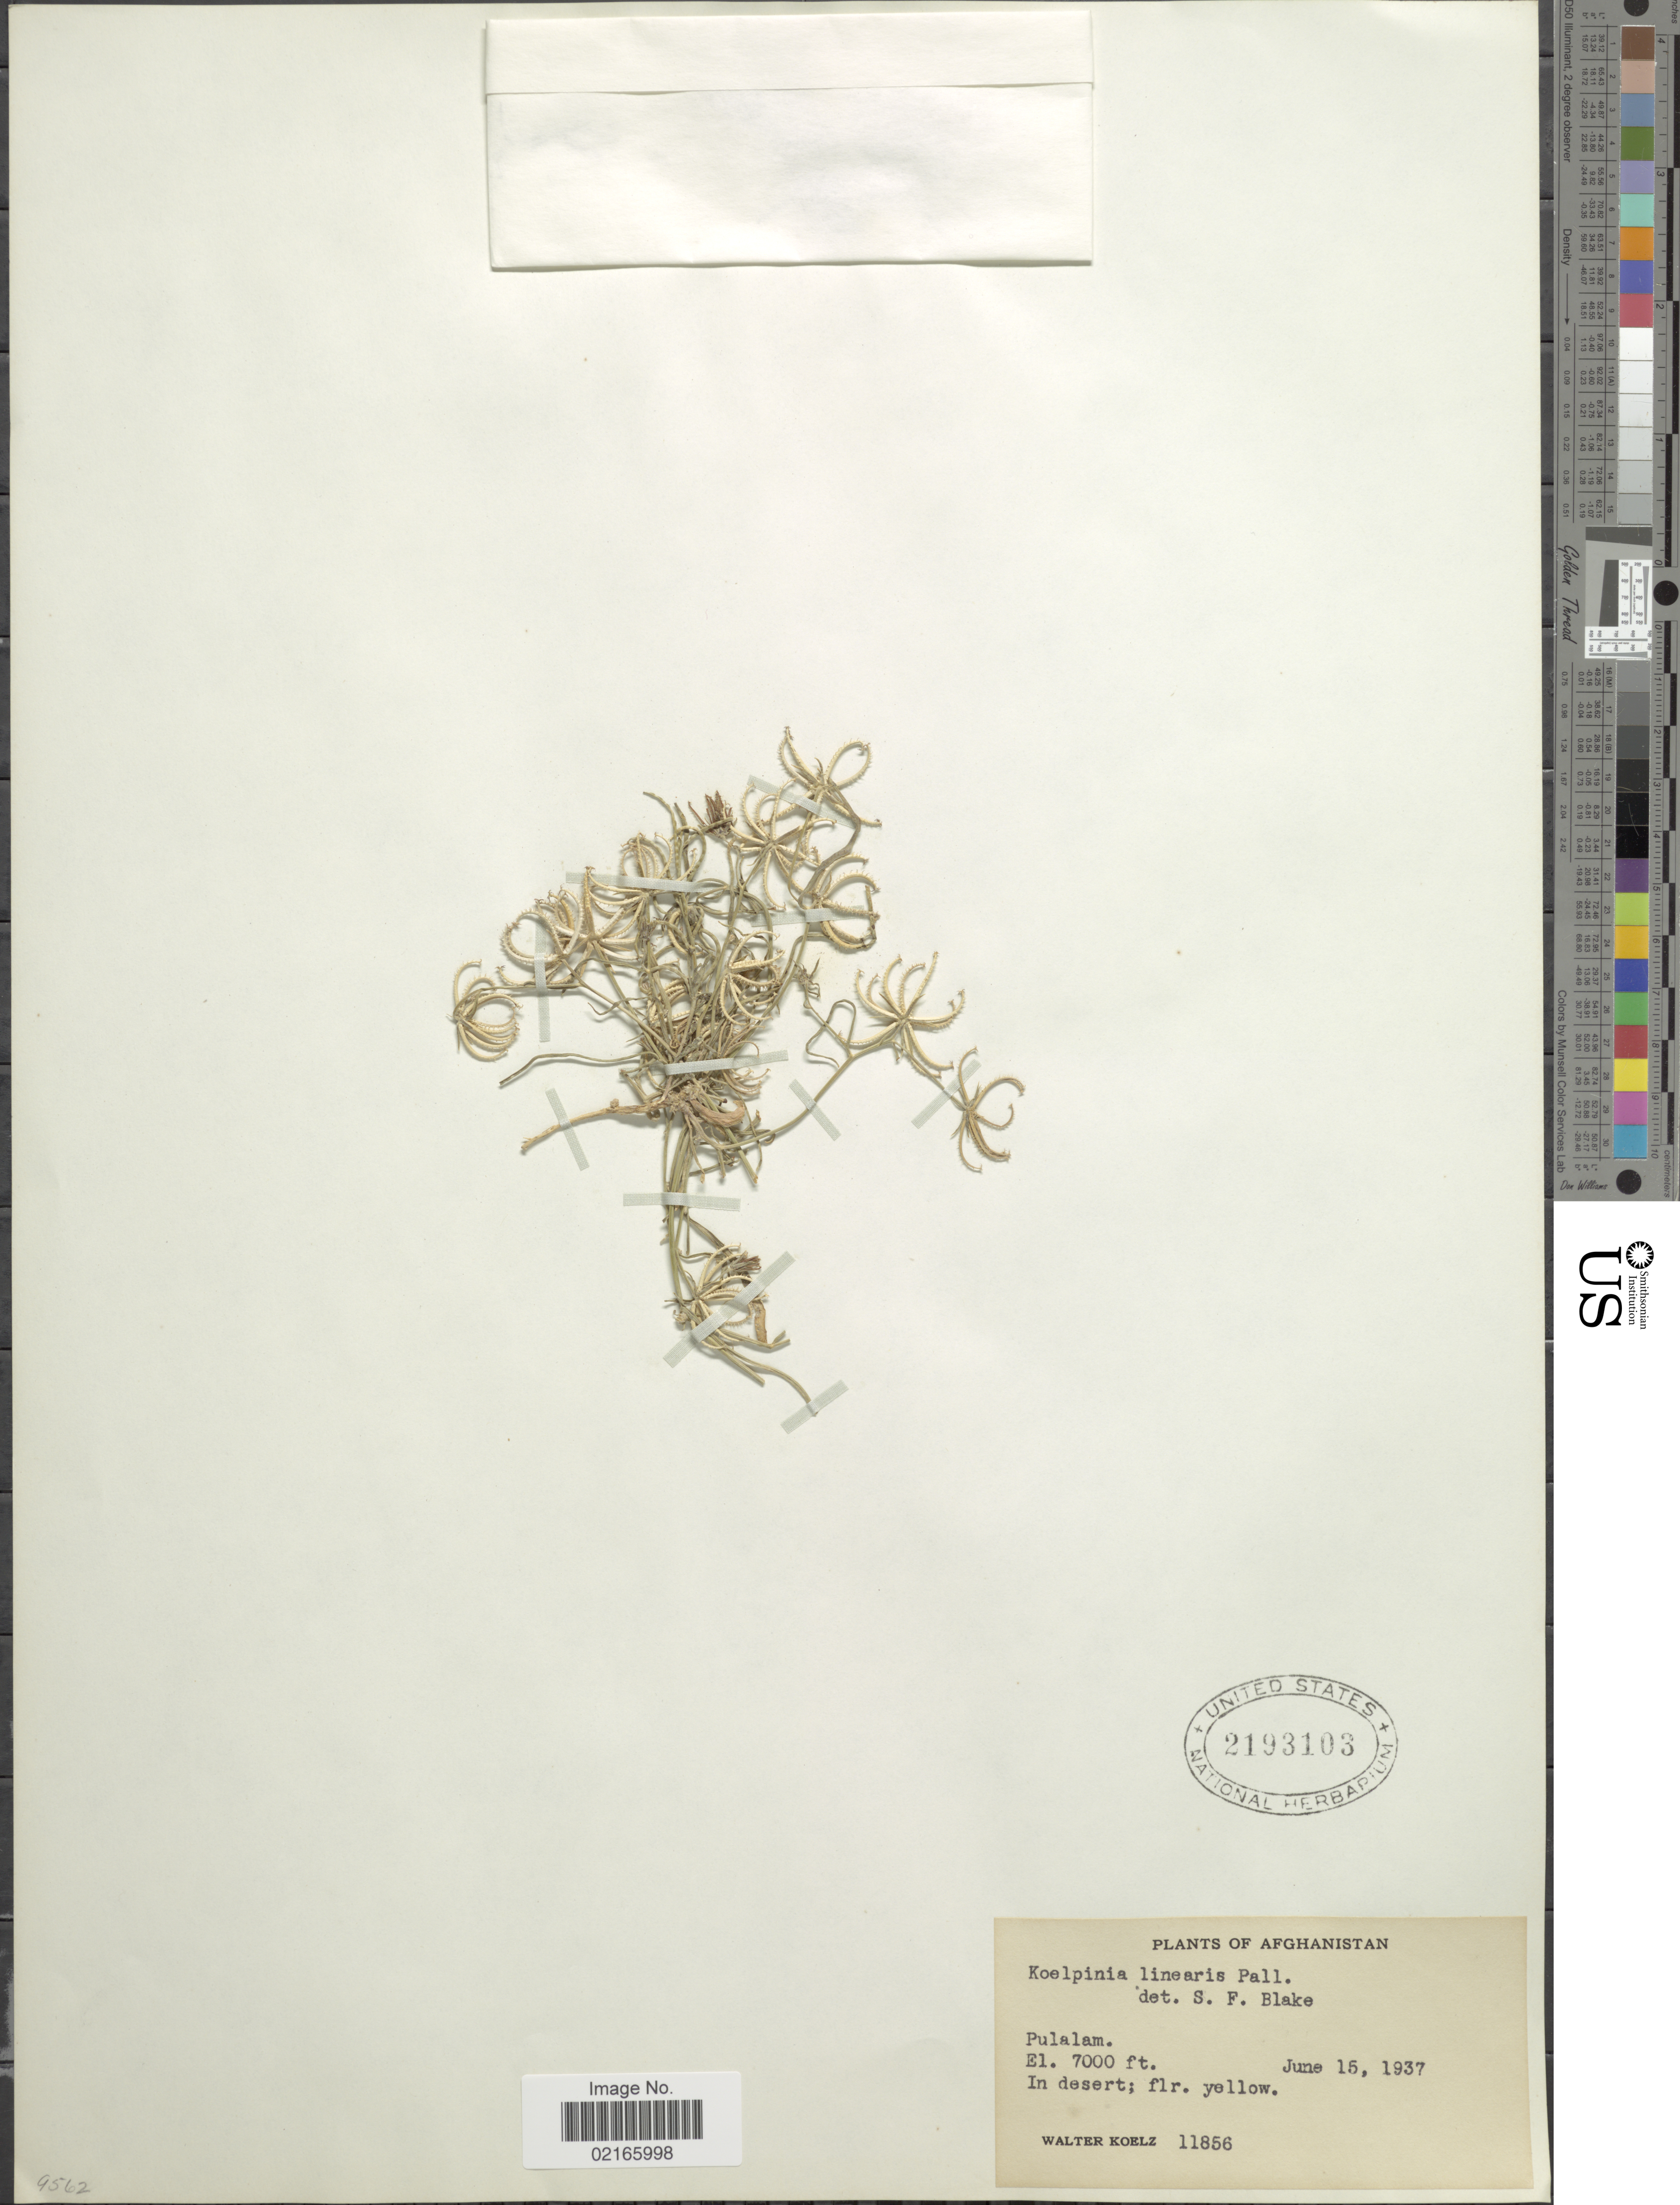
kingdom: Plantae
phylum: Tracheophyta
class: Magnoliopsida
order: Asterales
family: Asteraceae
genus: Koelpinia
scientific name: Koelpinia linearis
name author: Pall.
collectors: W. N. Koelz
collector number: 11856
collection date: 1937-06-15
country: Afghanistan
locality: Pulalam, in desert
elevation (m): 2134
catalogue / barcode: US 2193103